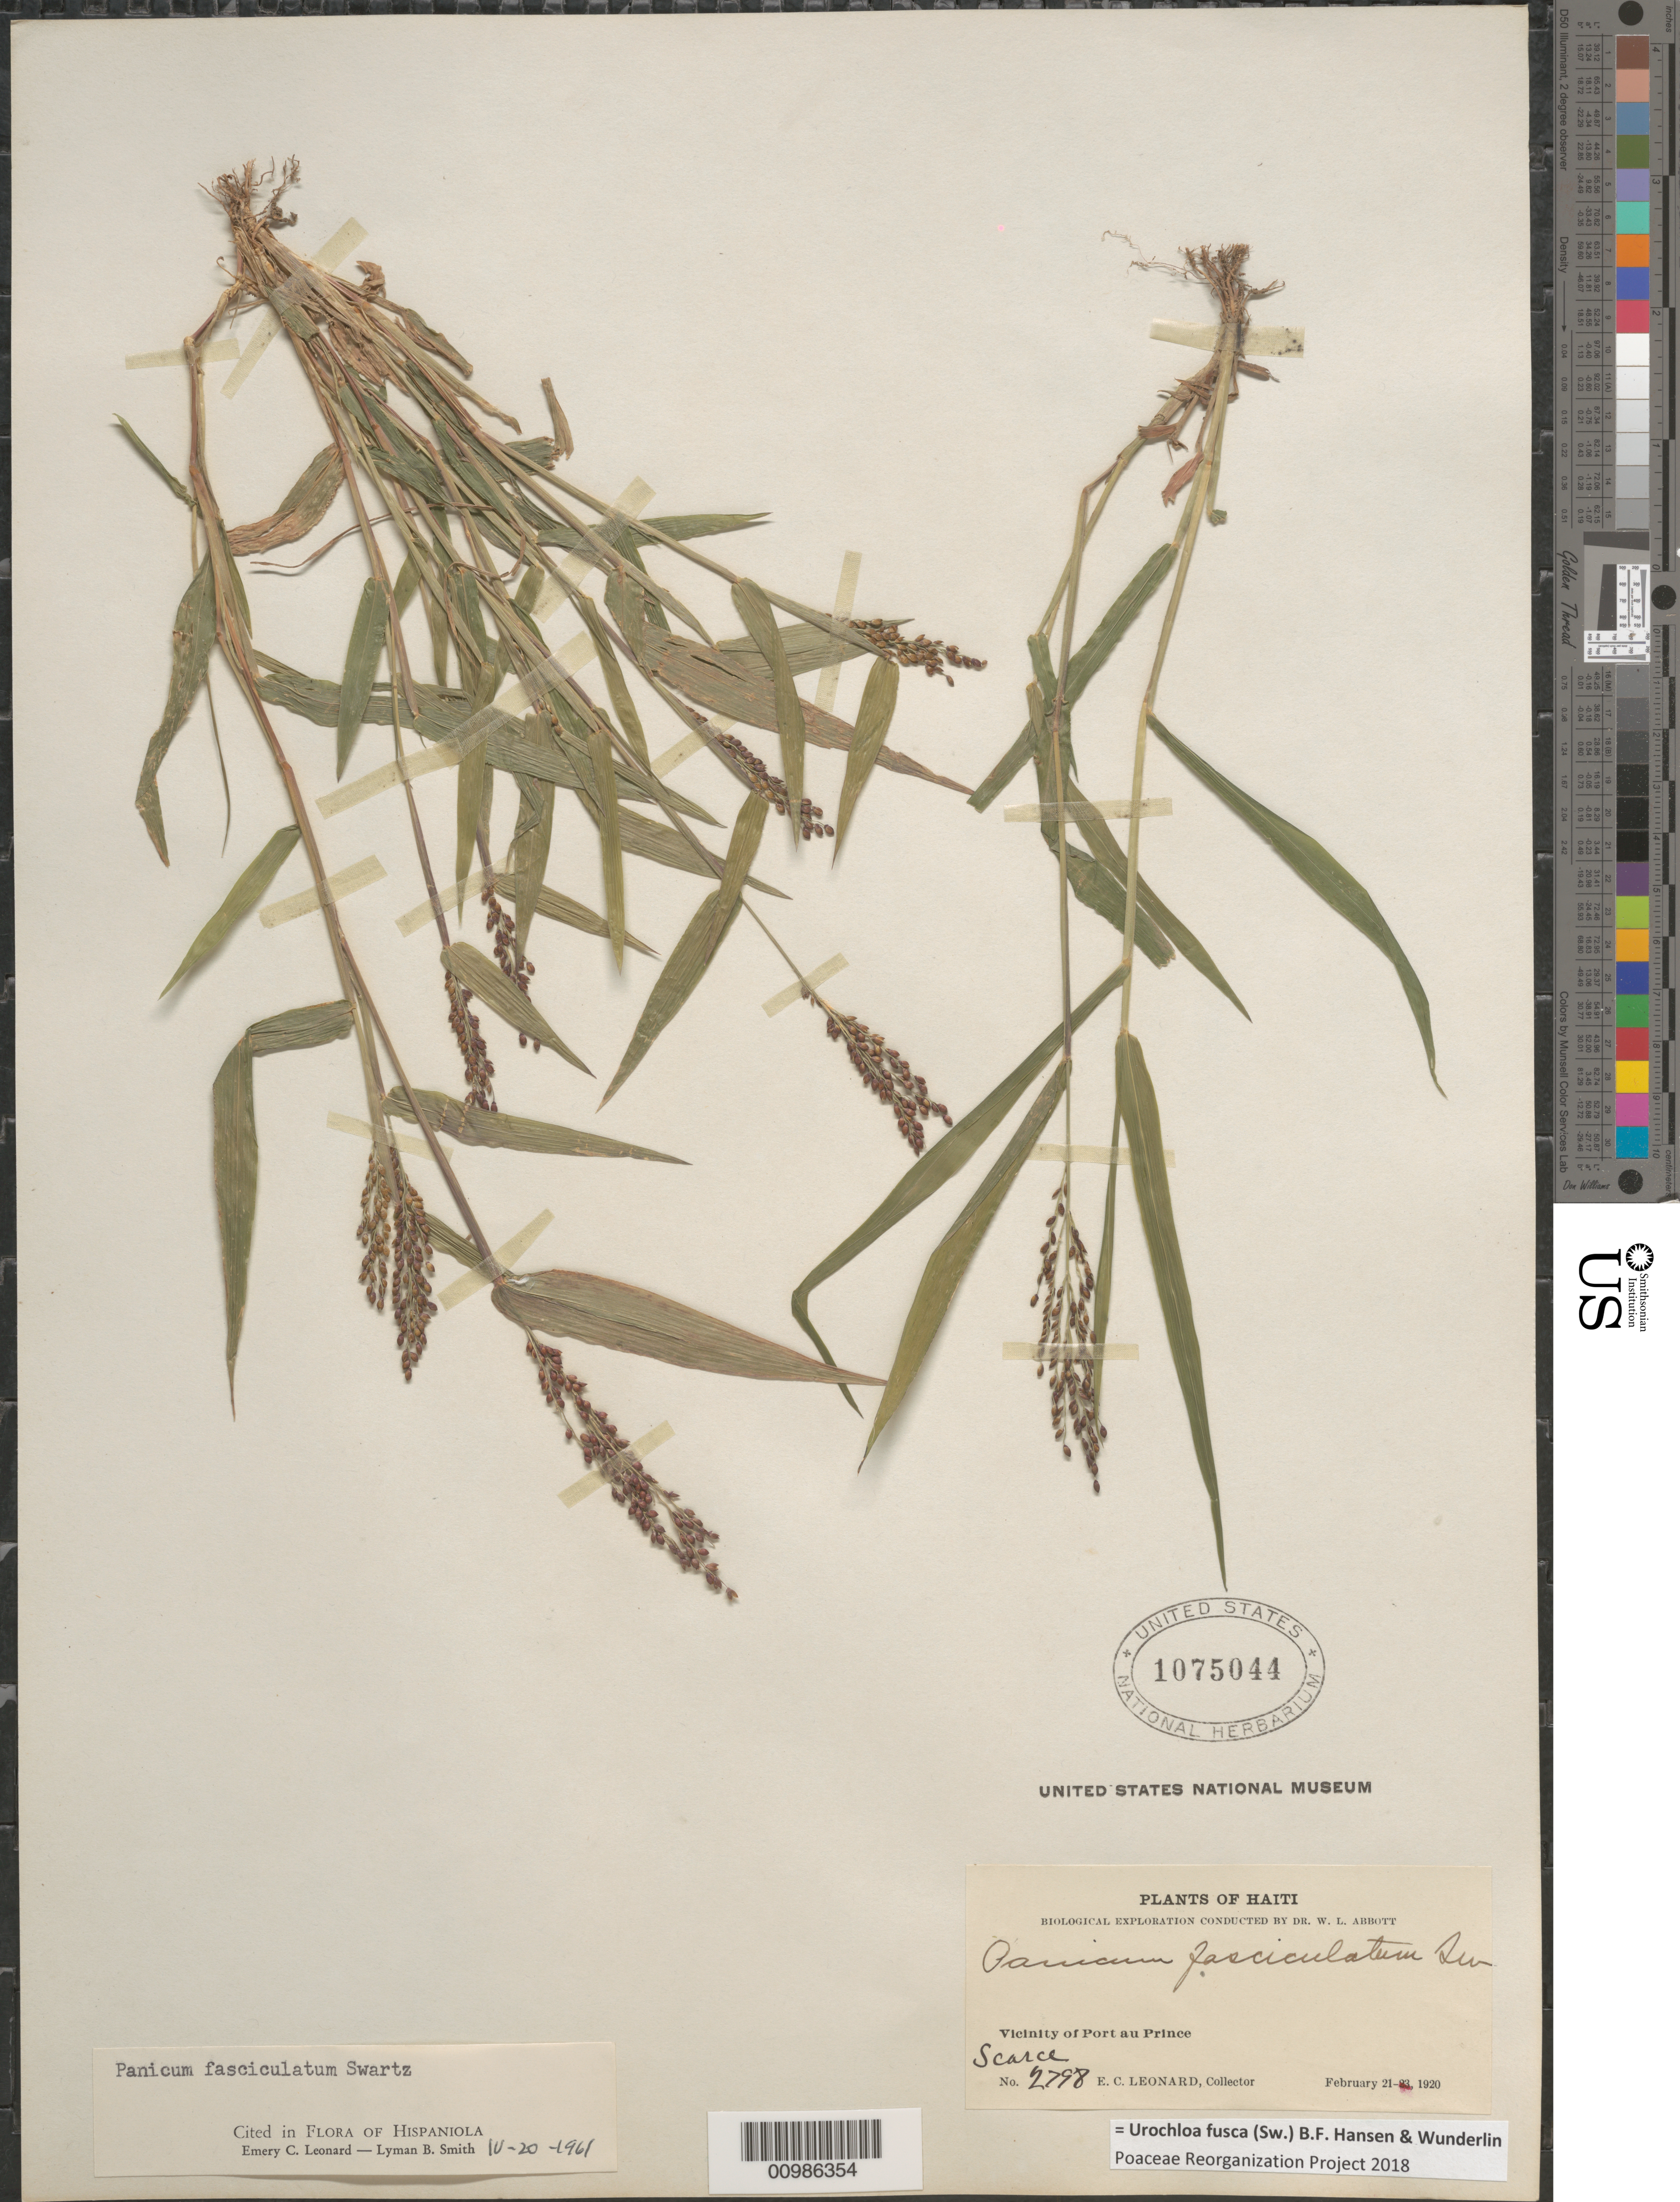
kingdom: Plantae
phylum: Tracheophyta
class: Liliopsida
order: Poales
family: Poaceae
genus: Brachiaria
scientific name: Brachiaria fasciculata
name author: (Sw.) Parodi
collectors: E. C. Leonard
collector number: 2798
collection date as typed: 21 Feb 1920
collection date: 1920-02-21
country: Haiti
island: Hispaniola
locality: Vicinity of Port-au-Prince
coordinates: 0 N, 0 E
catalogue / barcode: US 1075044